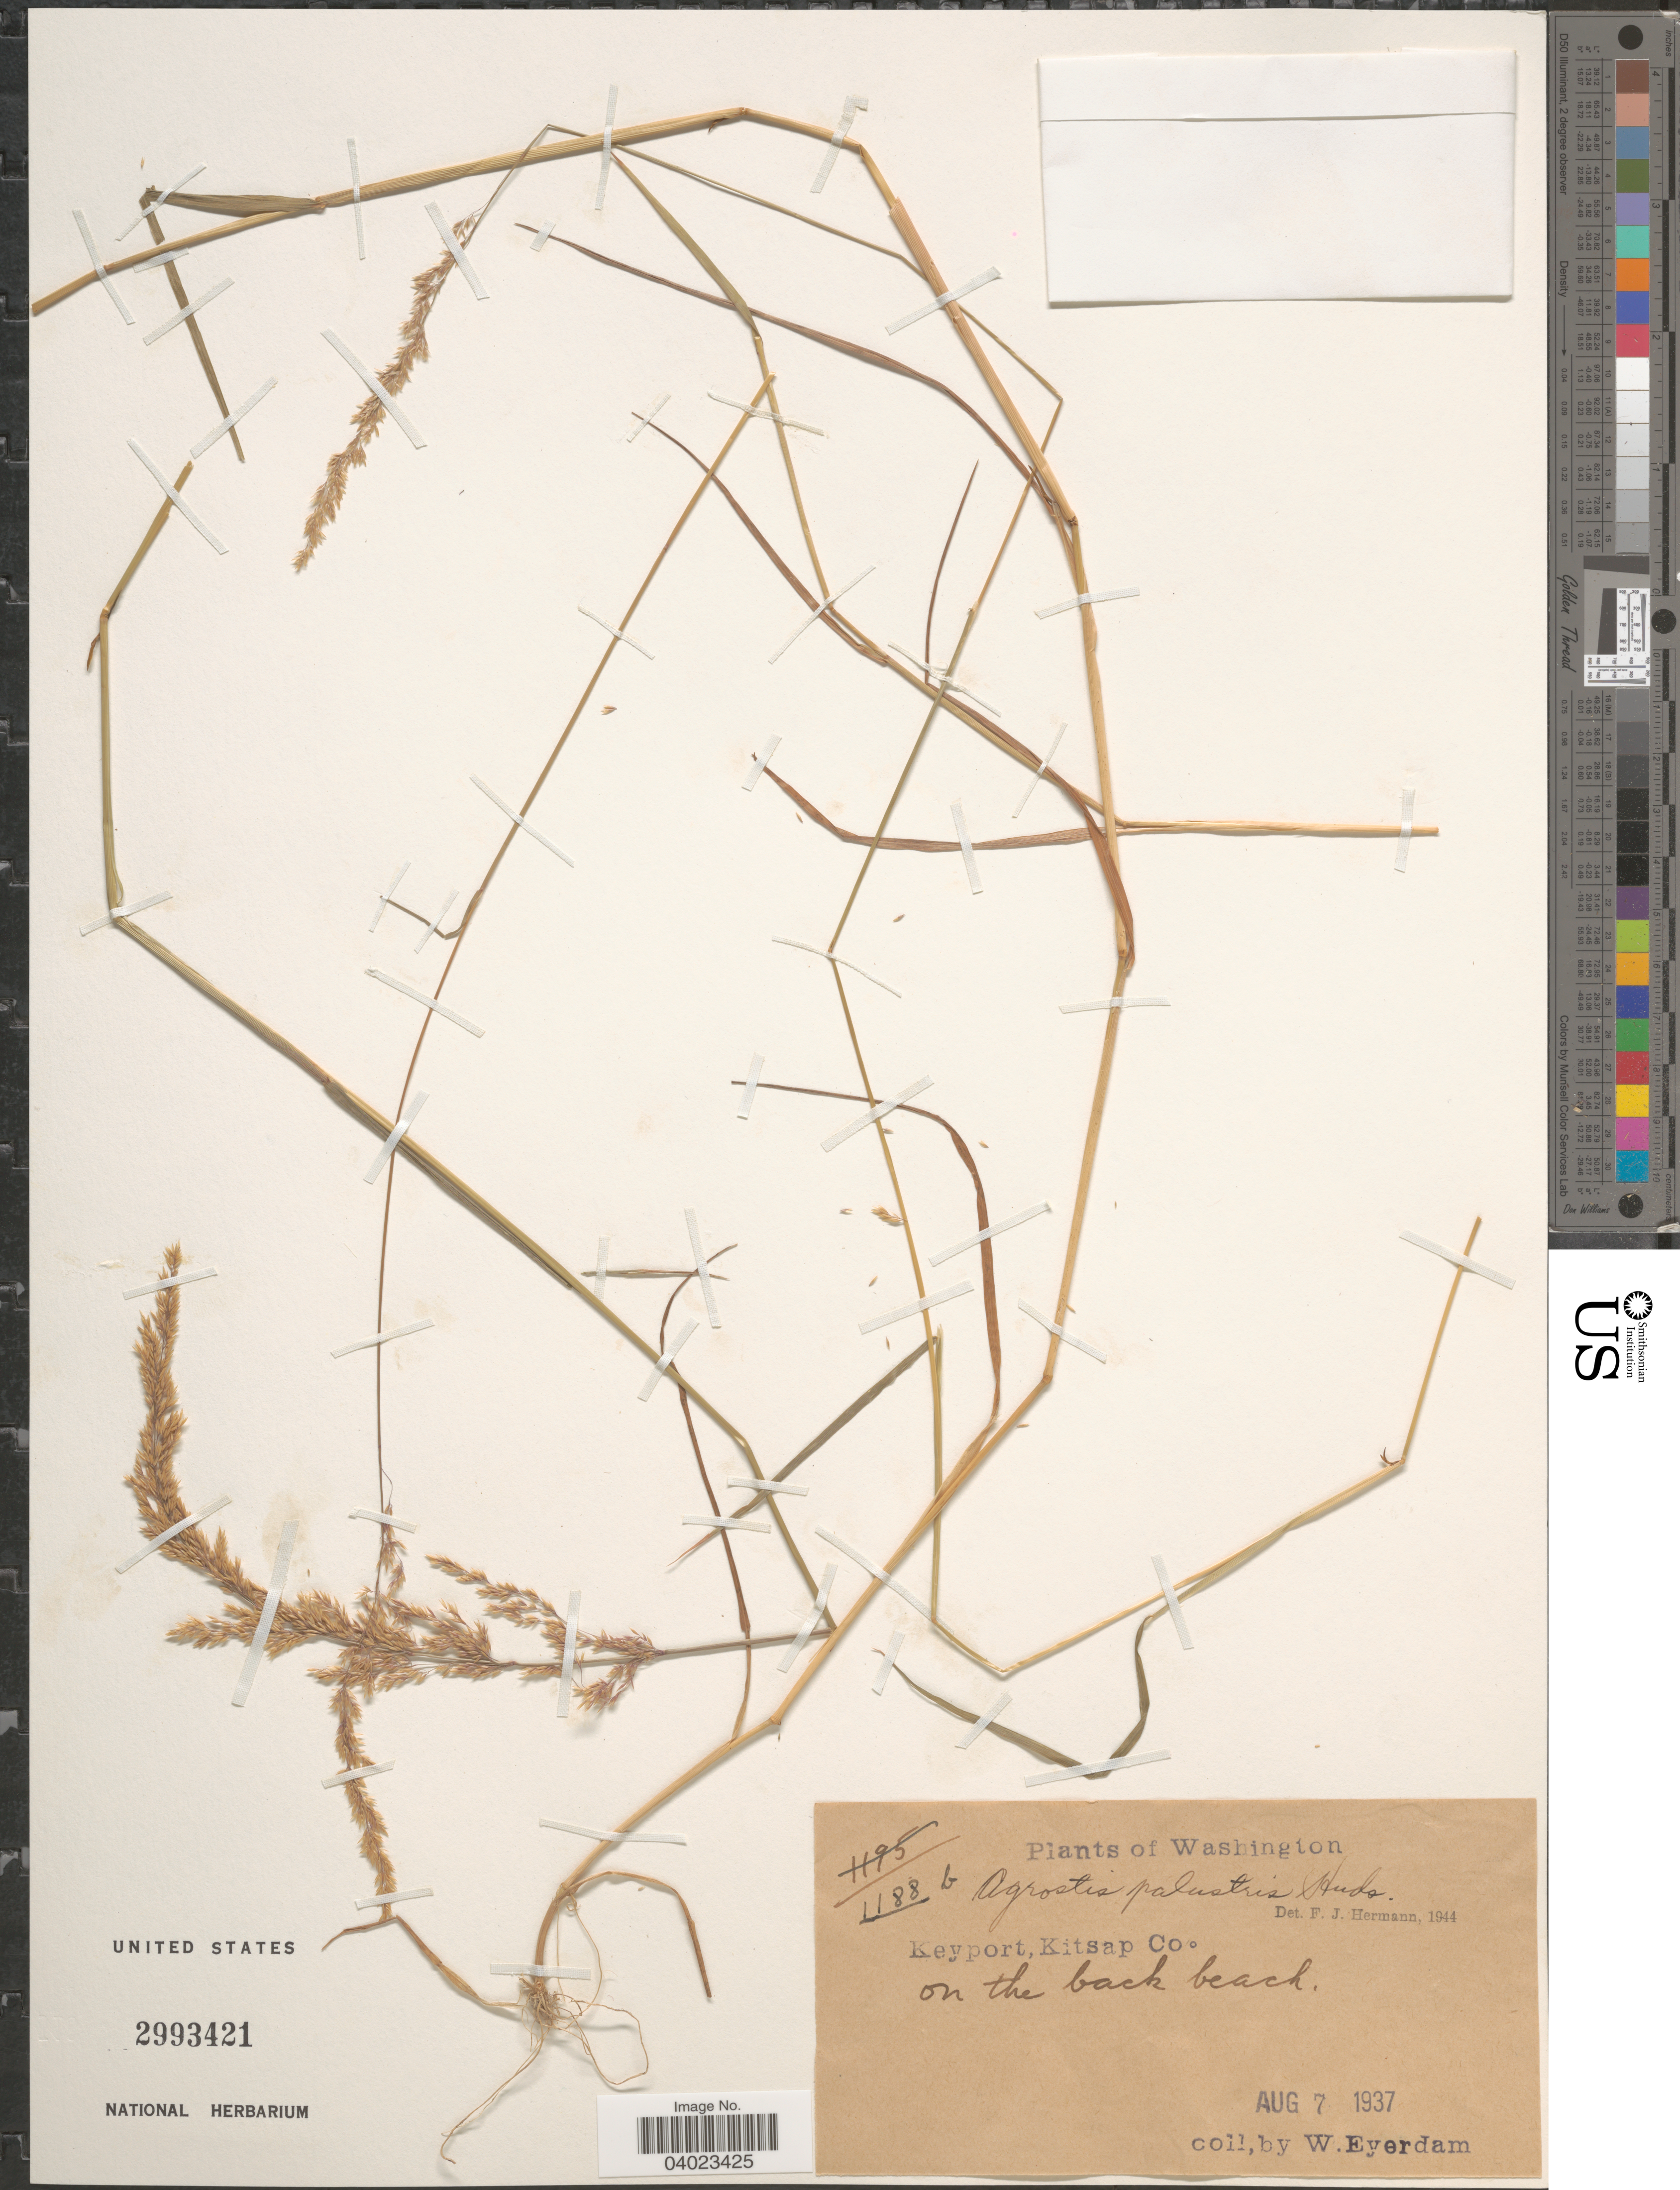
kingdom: Plantae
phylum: Tracheophyta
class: Liliopsida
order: Poales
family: Poaceae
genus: Agrostis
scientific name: Agrostis stolonifera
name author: L.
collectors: W. J. Eyerdam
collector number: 1188 b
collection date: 1937-08-07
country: United States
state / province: Washington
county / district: Kitsap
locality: Keyport, Kitsap Co. On the back beach.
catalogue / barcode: US 2993421